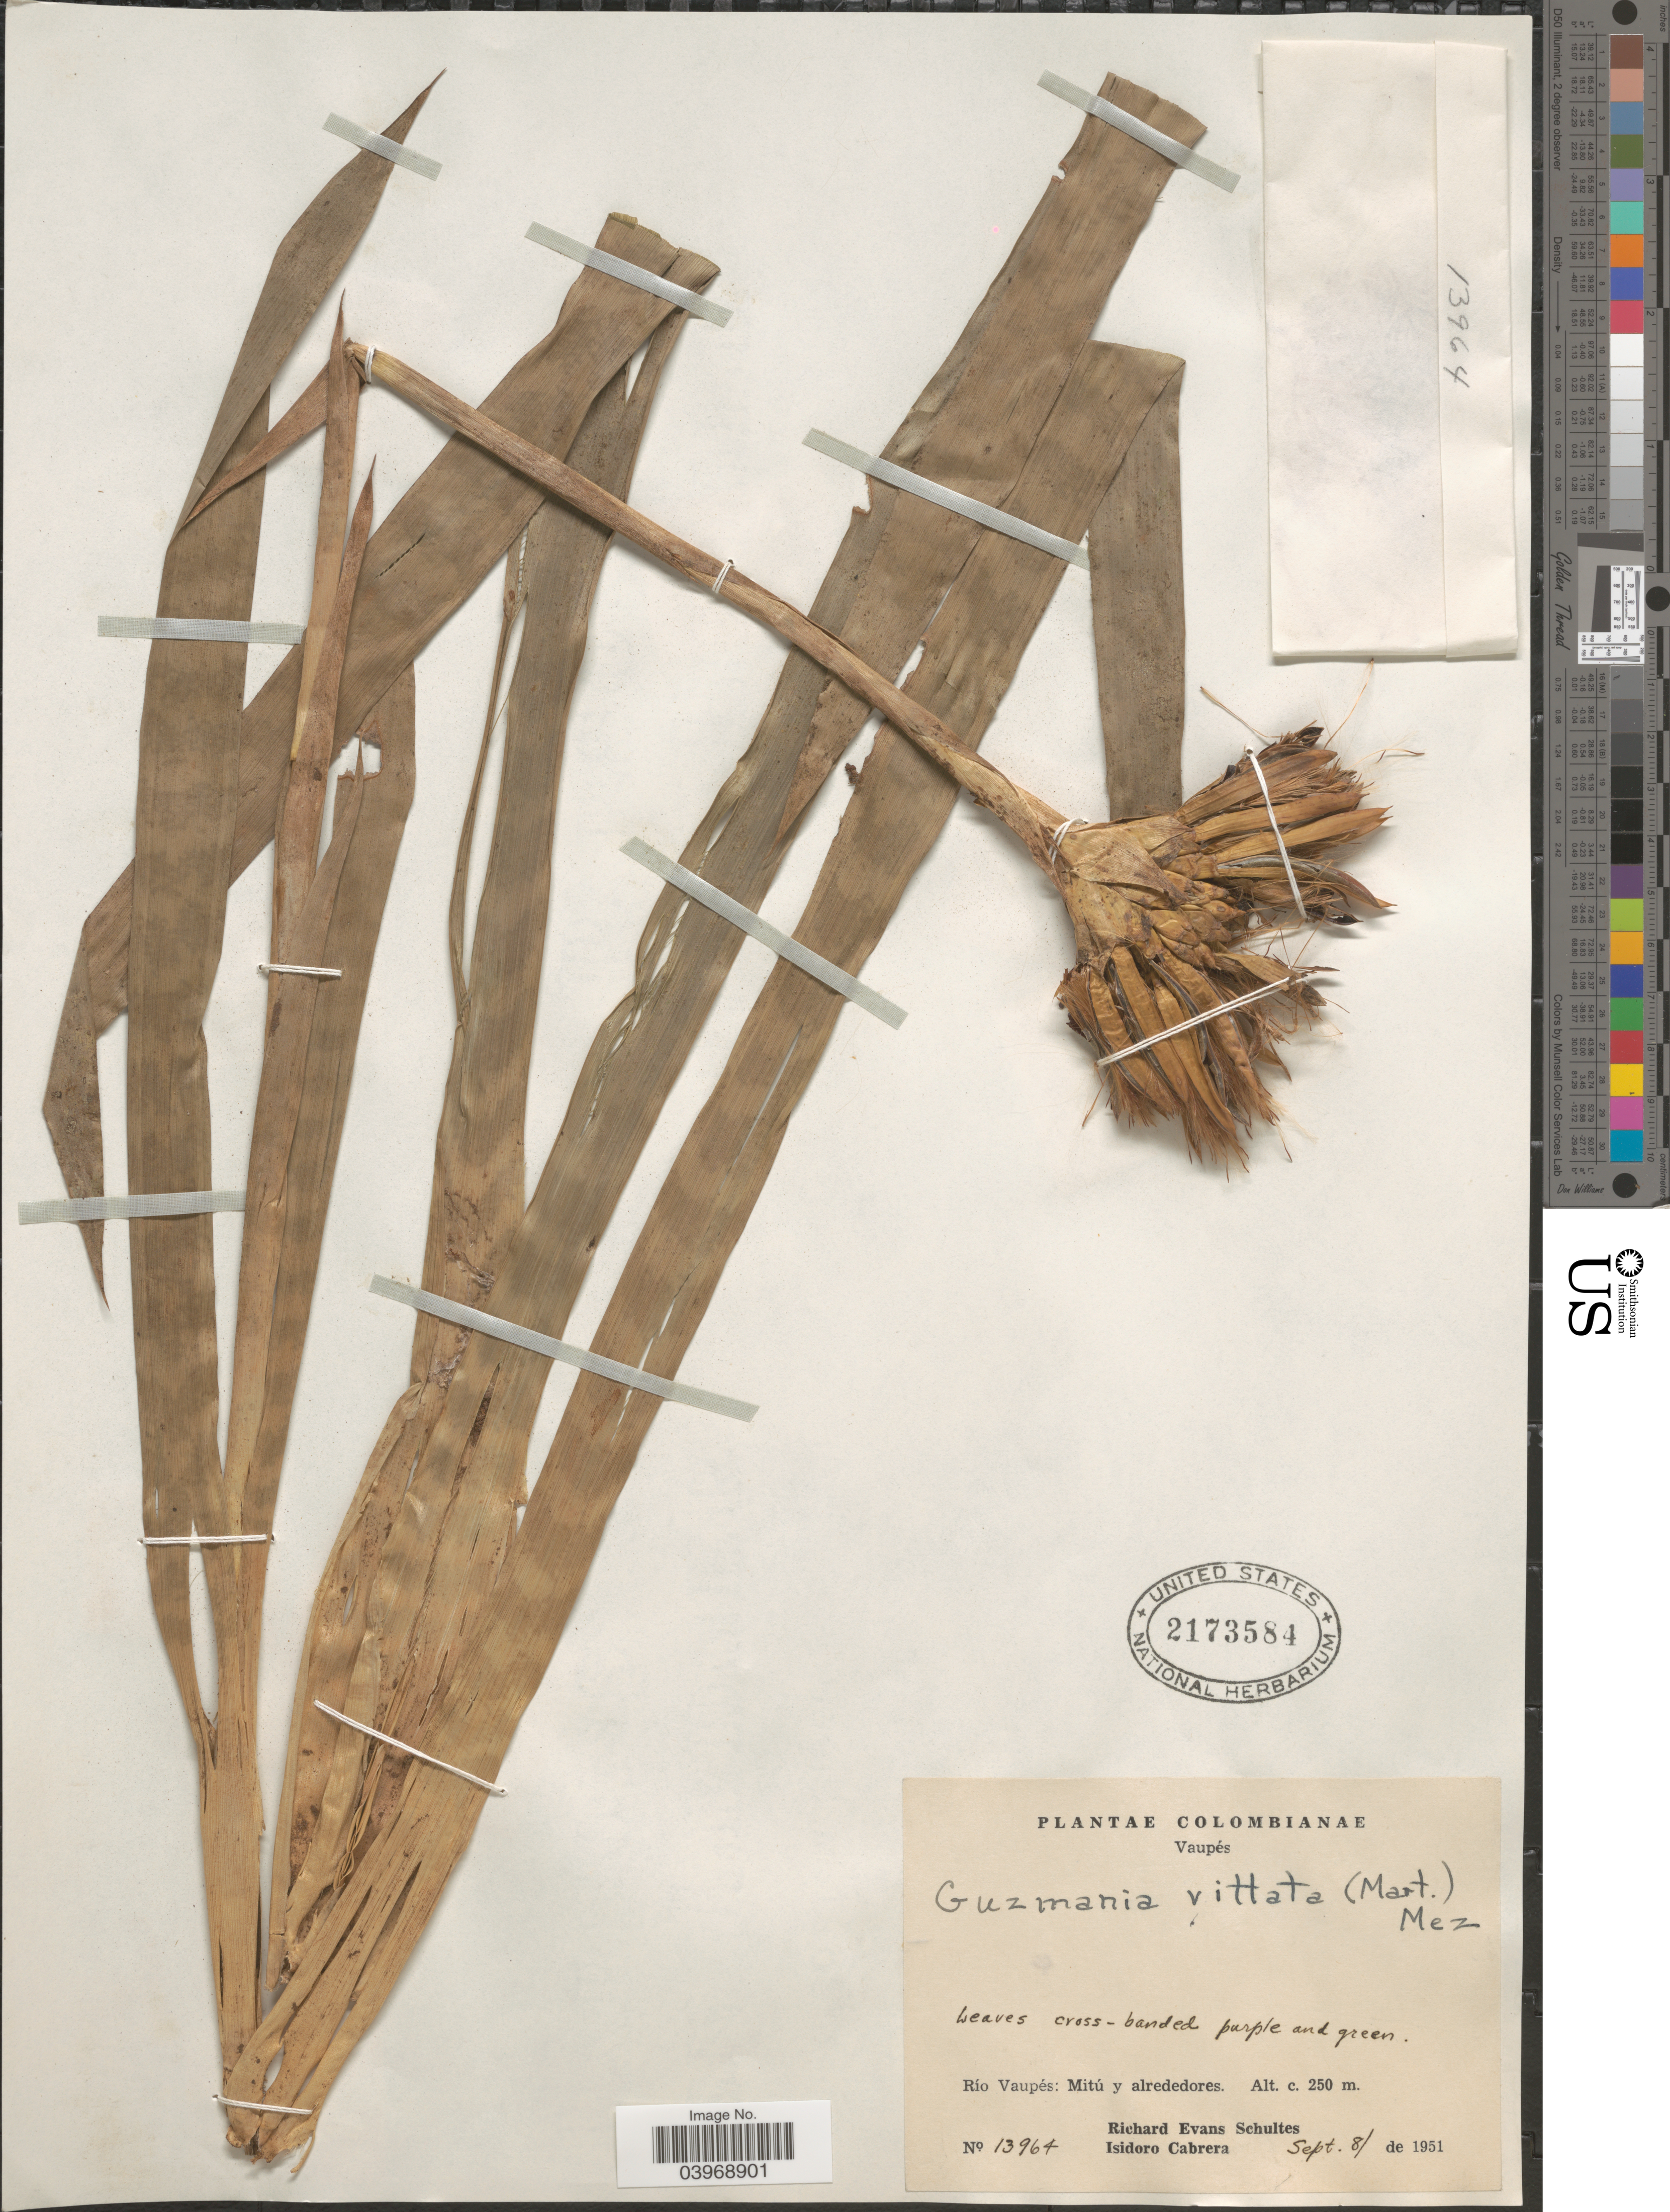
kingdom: Plantae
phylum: Tracheophyta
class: Liliopsida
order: Poales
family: Bromeliaceae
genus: Guzmania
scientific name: Guzmania vittata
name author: (Mart. ex Schult. f.) Mez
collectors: R. E. Schultes & I. Cabrera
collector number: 13964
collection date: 1951-09-08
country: Colombia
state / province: Vaupés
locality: Río Vaupés: Mitú y alrededores.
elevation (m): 250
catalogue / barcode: US 2173584